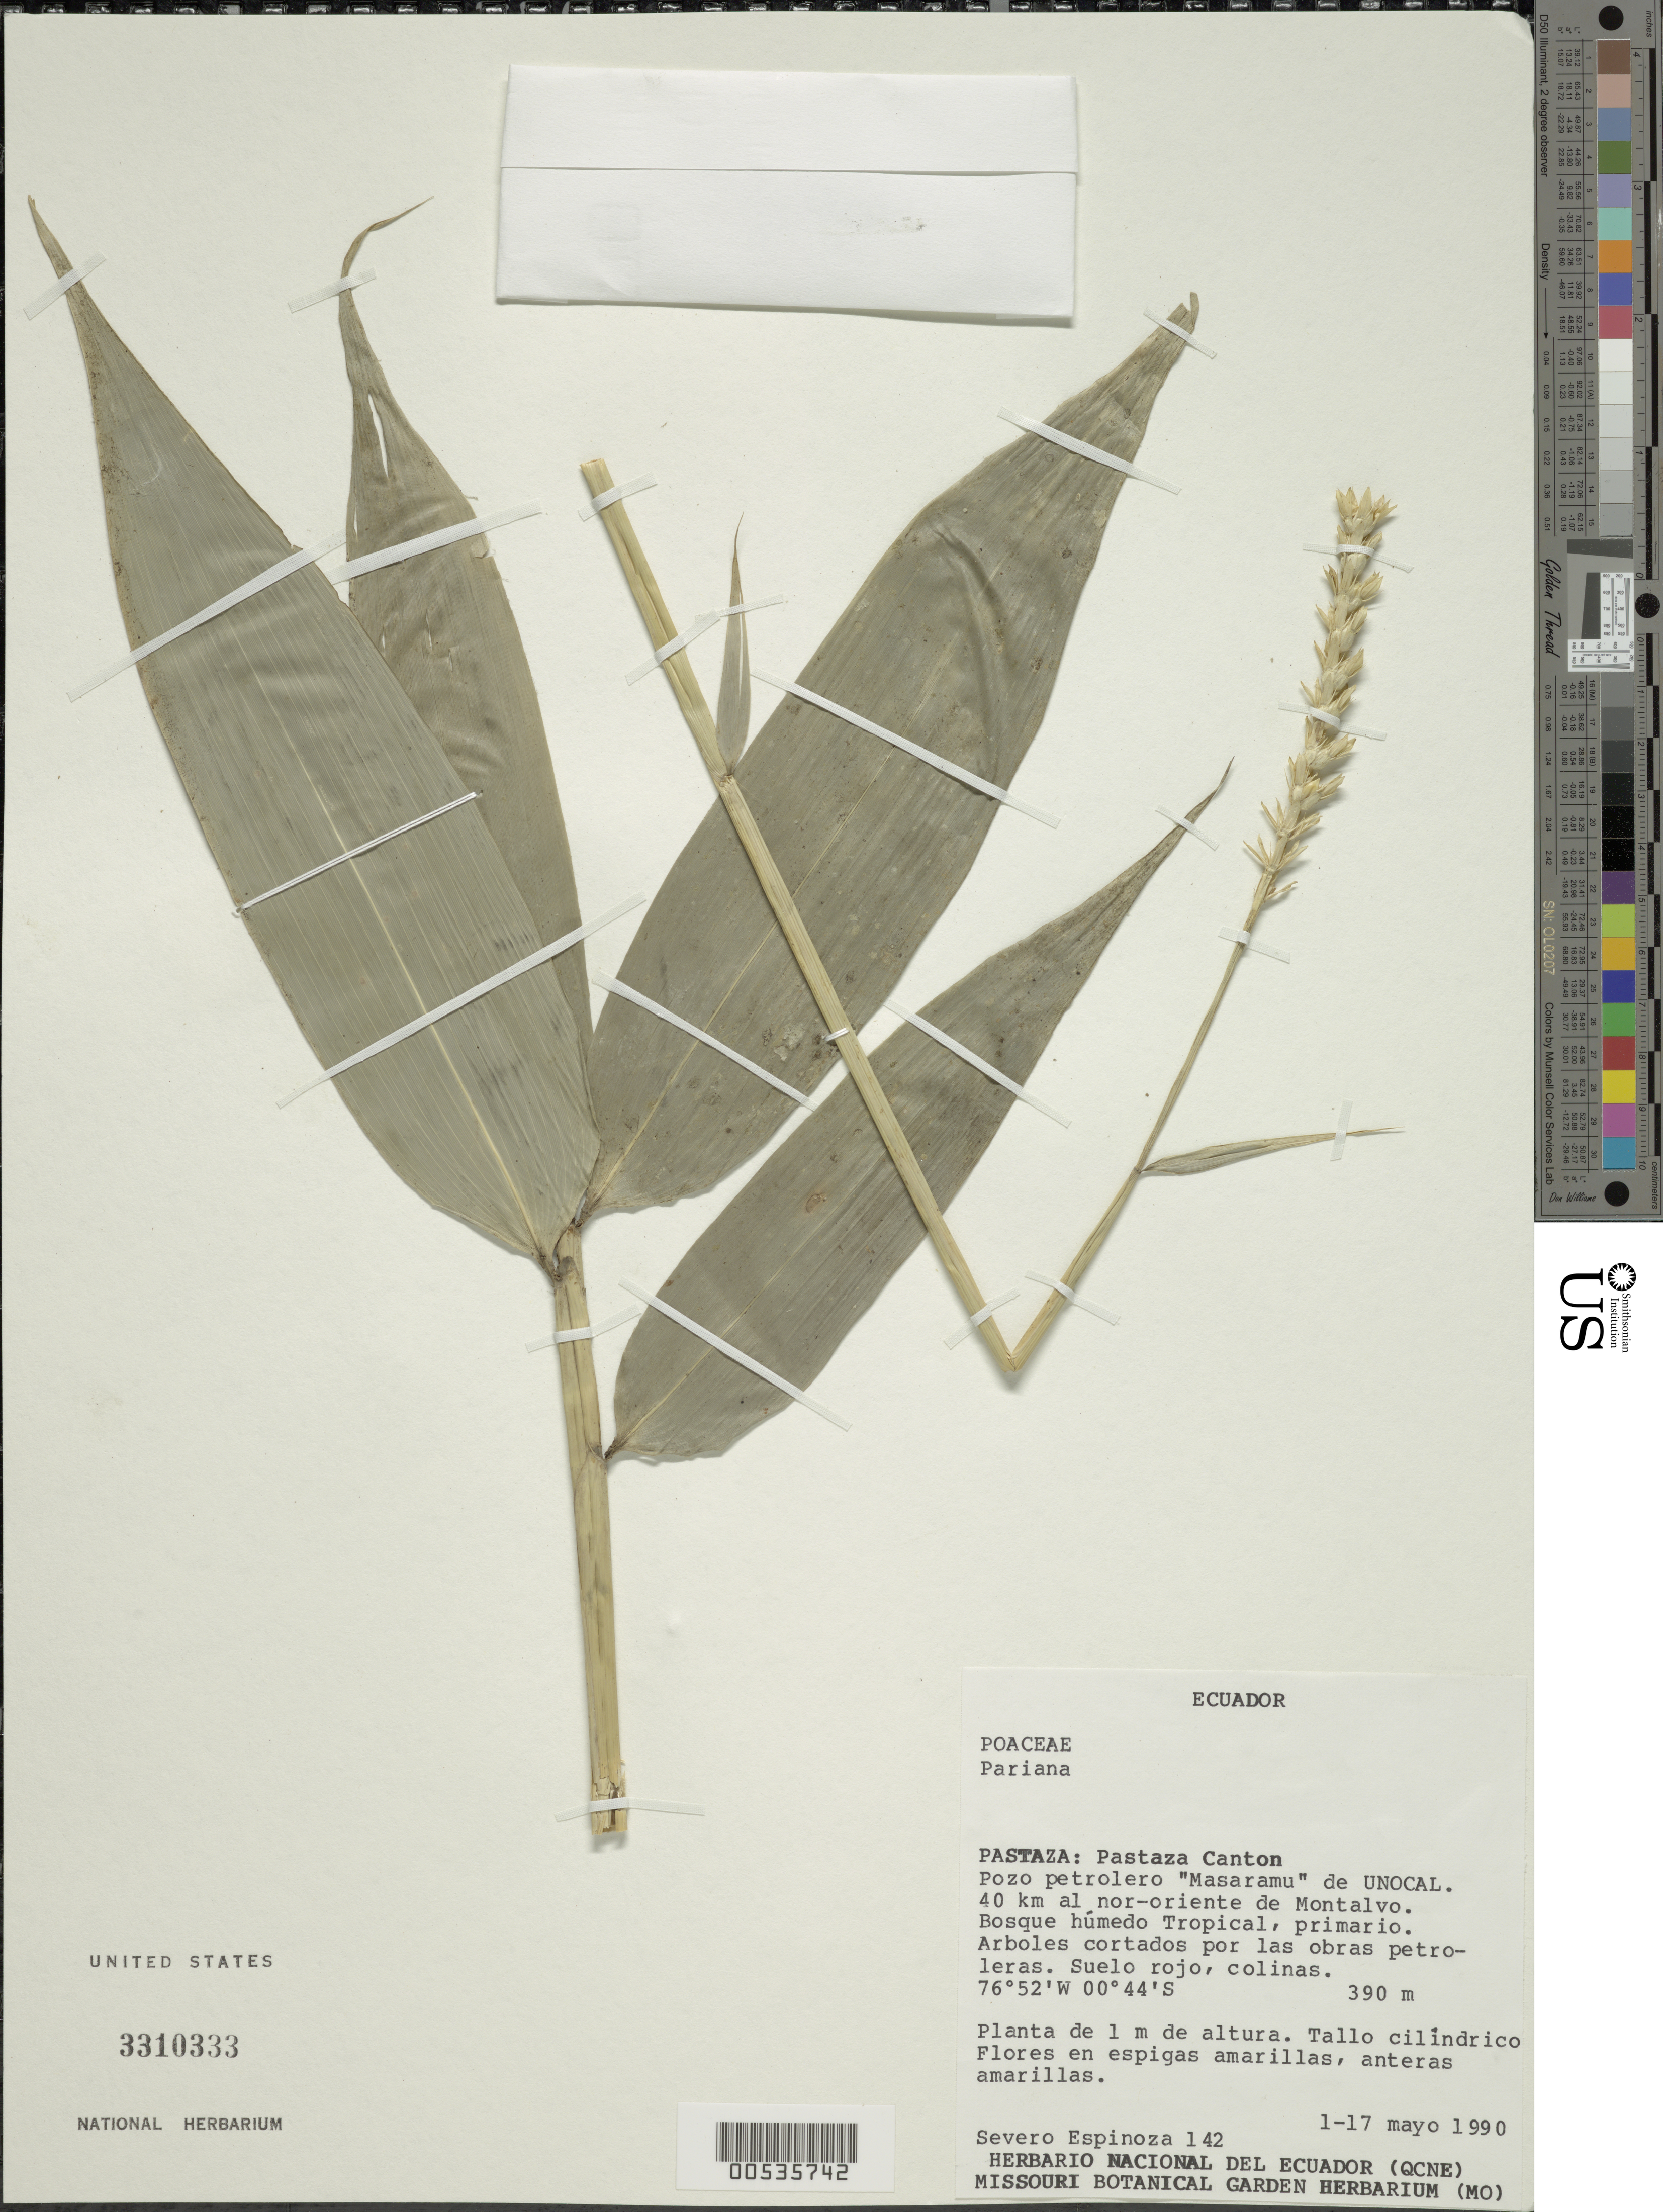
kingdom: Plantae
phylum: Tracheophyta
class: Liliopsida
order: Poales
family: Poaceae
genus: Pariana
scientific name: Pariana sp.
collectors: S. Espinoza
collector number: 142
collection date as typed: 01 May 1990 to 17 May 1990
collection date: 1990-05-01/1990-05-17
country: Ecuador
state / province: Pastaza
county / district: Pastaza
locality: Montalvo, pastaza Canton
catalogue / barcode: US 3310333